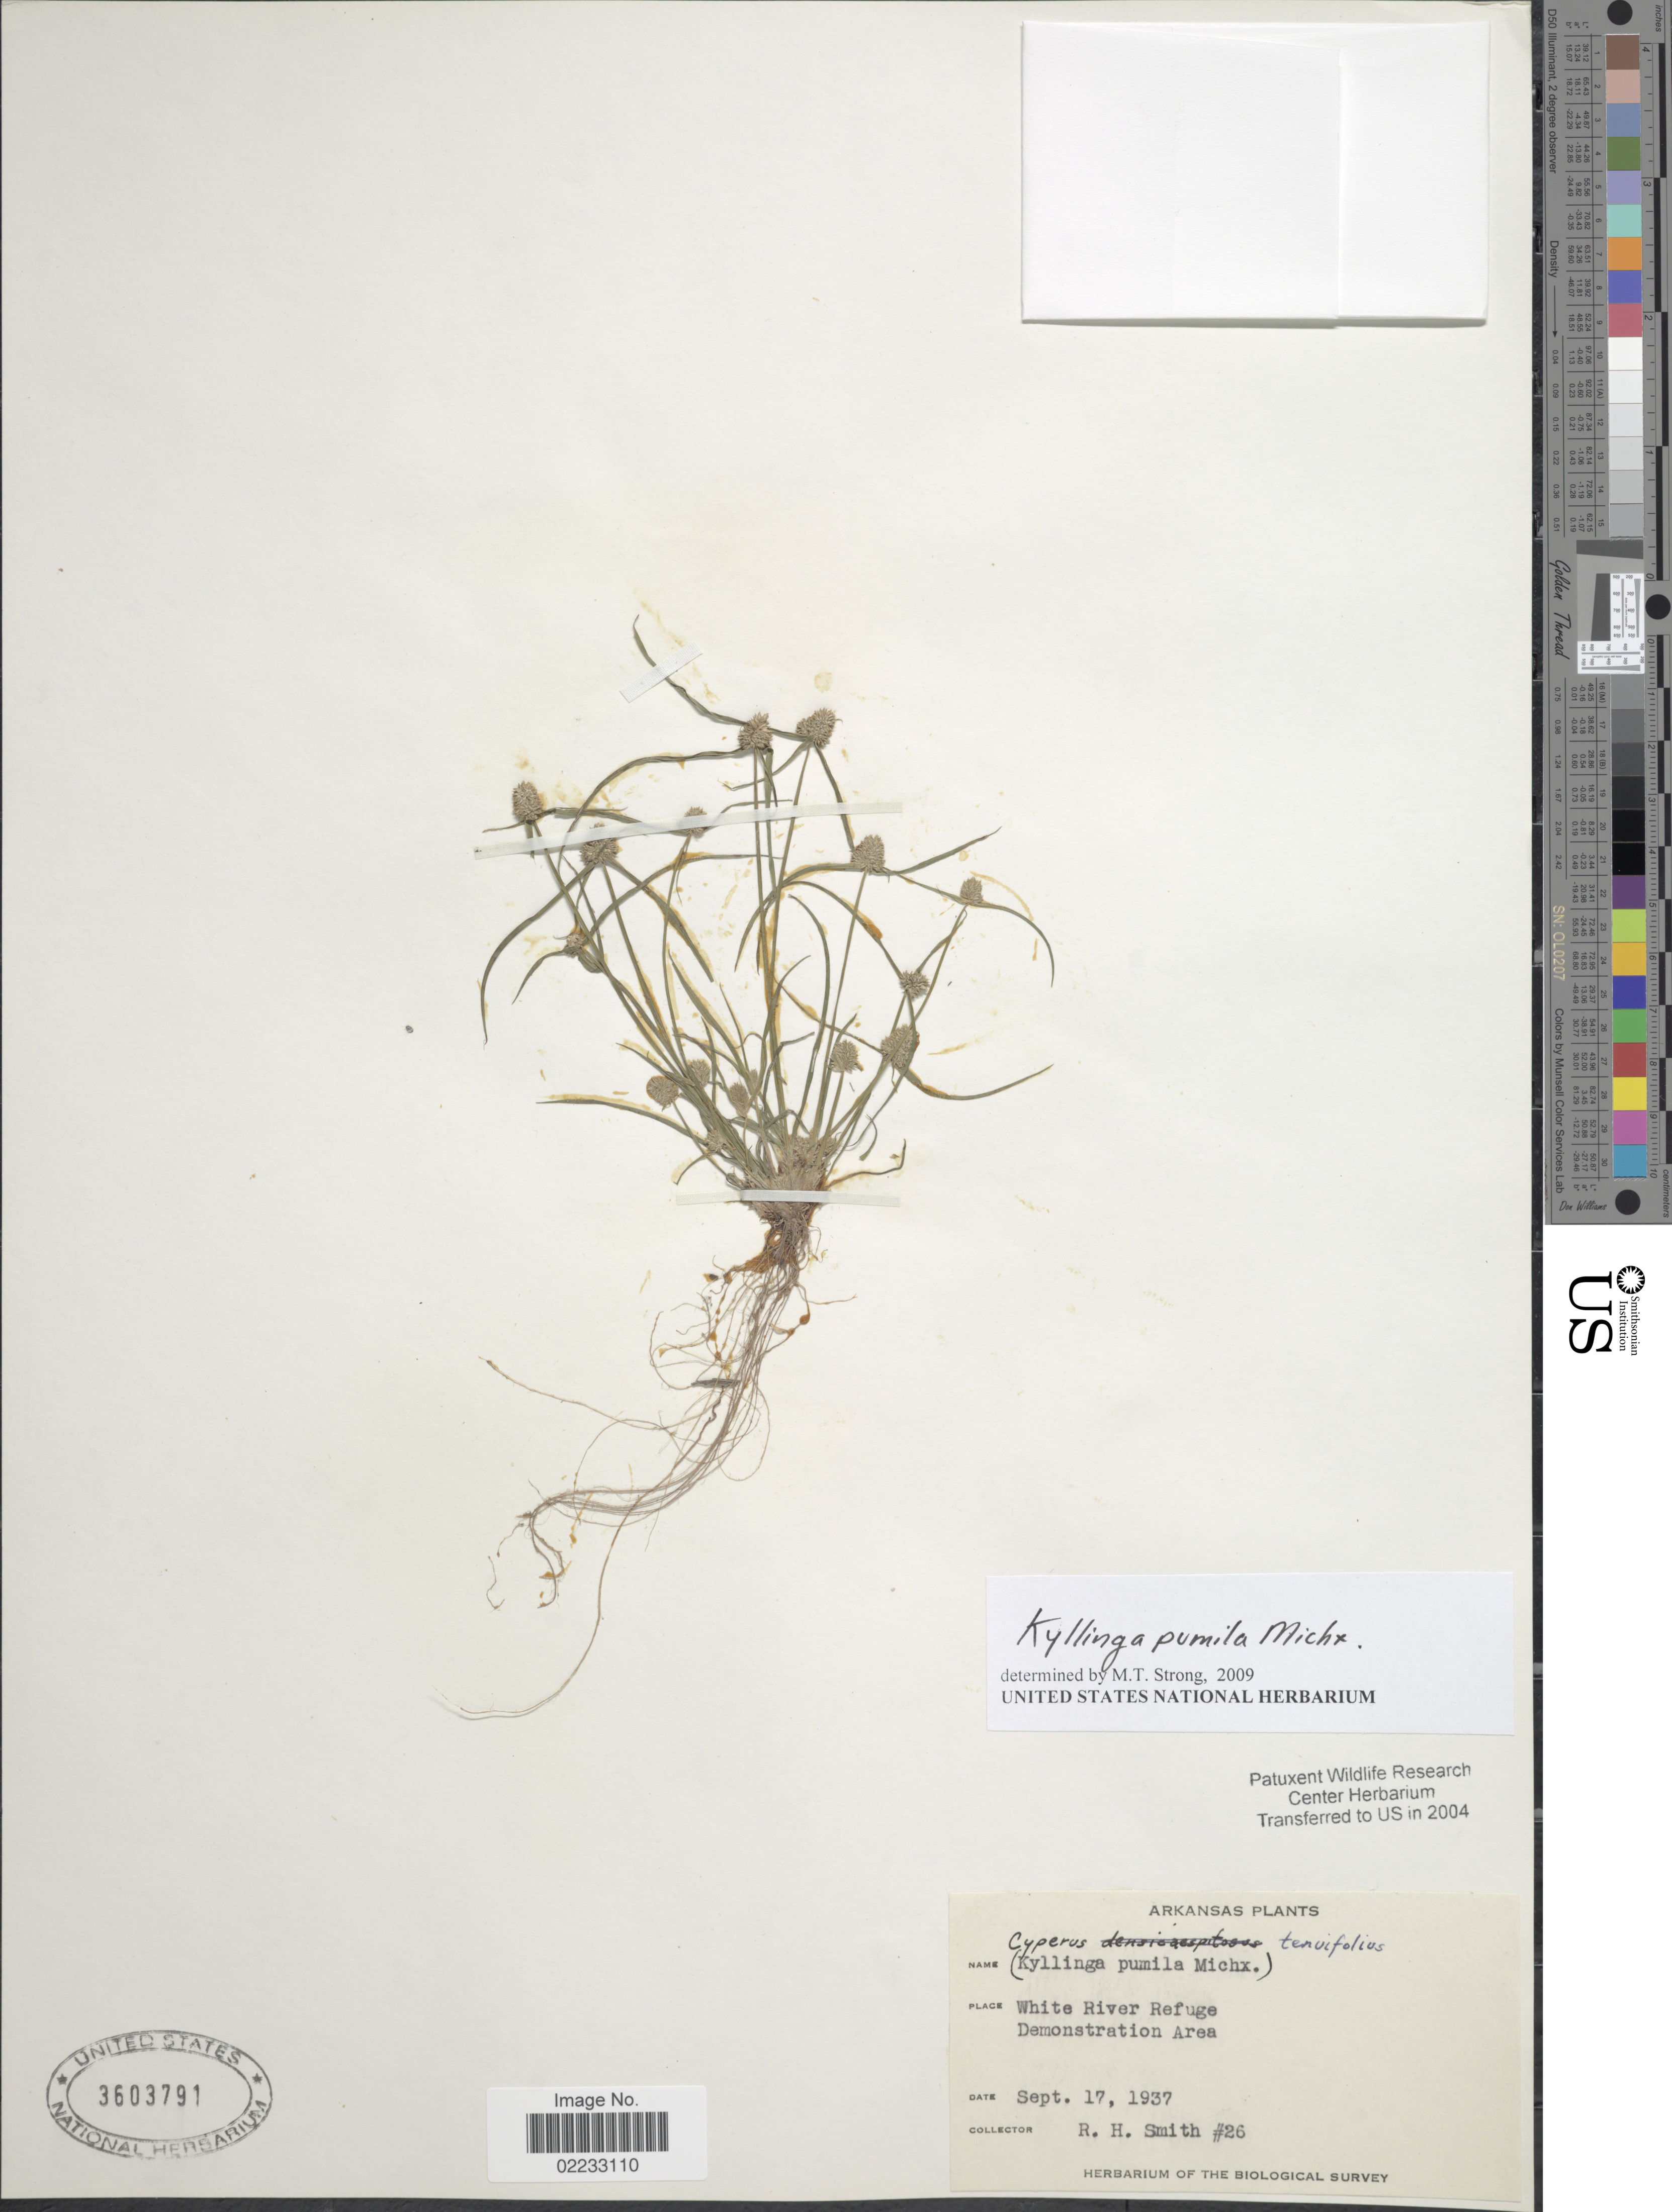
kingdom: Plantae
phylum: Tracheophyta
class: Liliopsida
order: Poales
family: Cyperaceae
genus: Cyperus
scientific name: Cyperus hortensis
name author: (Salzm. ex Steud.) Dorr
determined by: Strong, Mark T., (BOT), Smithsonian Institution - National Museum of Natural History (UNITED STATES)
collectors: R. H. Smith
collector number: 26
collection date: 1937-09-17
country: United States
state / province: Arkansas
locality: White River Refuge, Demonstration Area.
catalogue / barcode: US 3603791